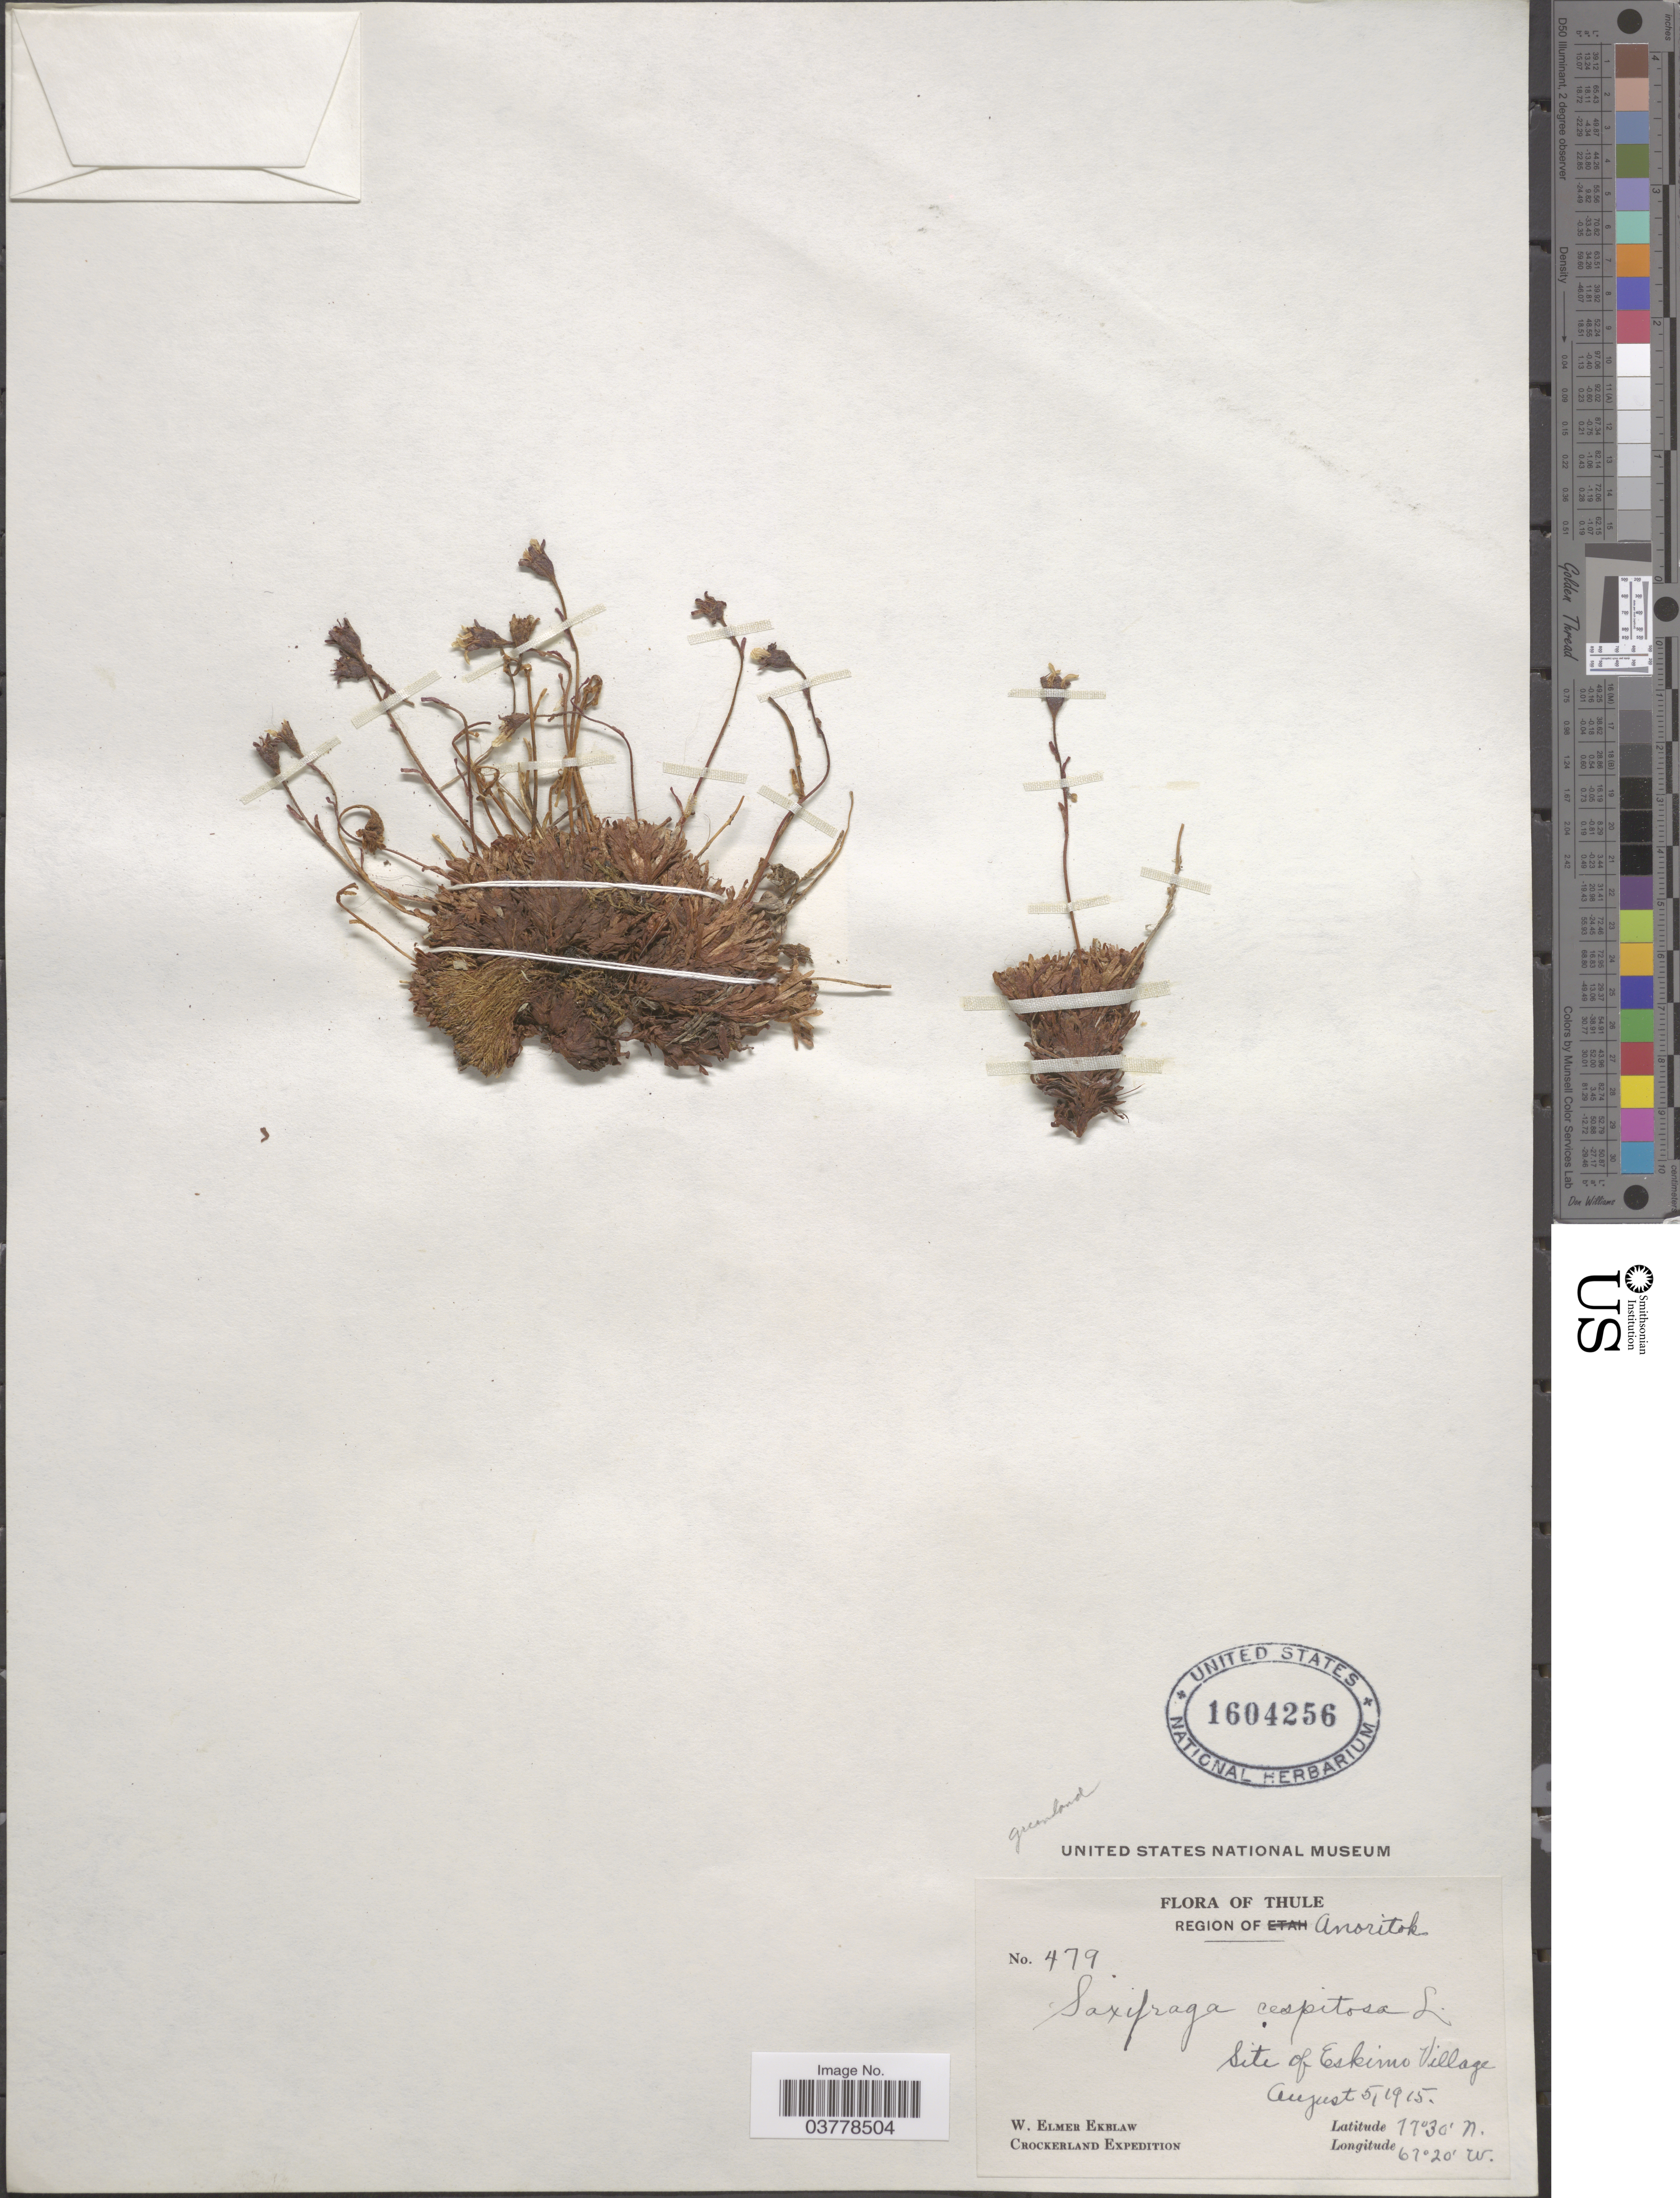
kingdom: Plantae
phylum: Tracheophyta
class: Magnoliopsida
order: Saxifragales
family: Saxifragaceae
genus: Saxifraga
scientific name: Saxifraga caespitosa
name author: L.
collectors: W. Ekblaw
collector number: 479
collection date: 1915-08-05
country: Greenland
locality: Thule. Region of Anoritok. Site of Eskimo Village.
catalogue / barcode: US 1604256